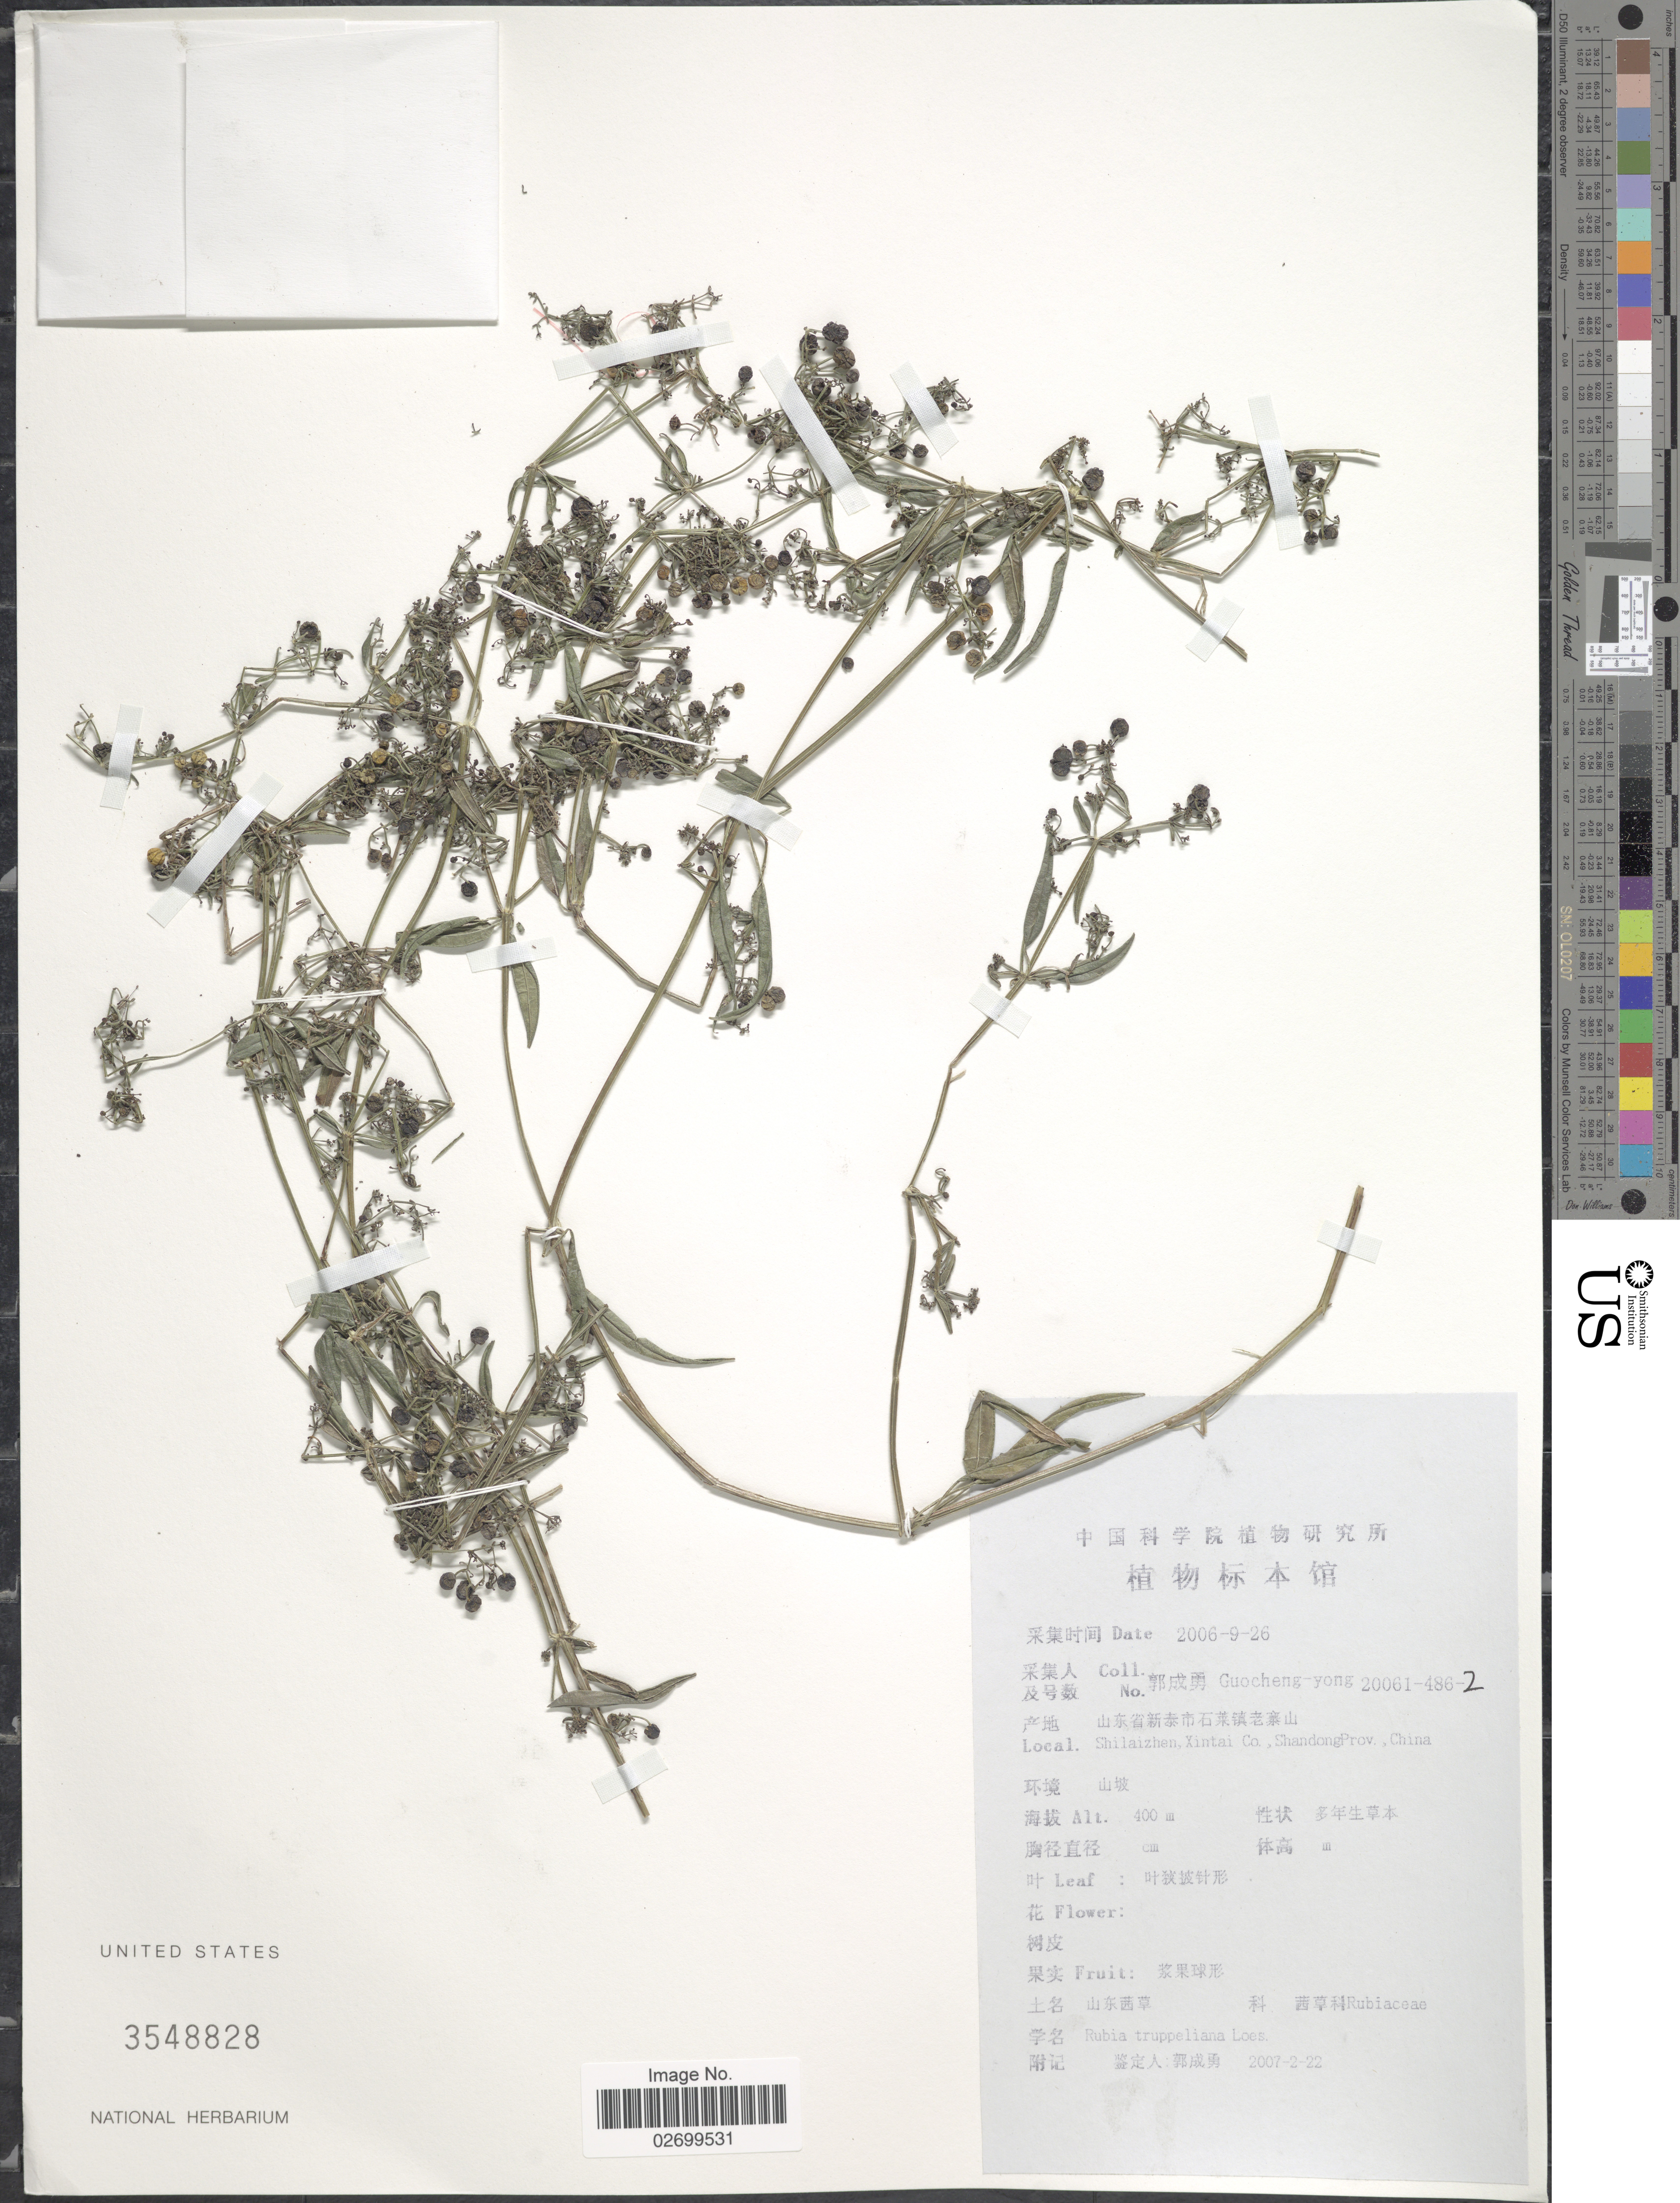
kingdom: Plantae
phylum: Tracheophyta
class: Magnoliopsida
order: Gentianales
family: Rubiaceae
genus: Rubia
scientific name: Rubia truppeliana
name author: Loes.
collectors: Guo cheng-yong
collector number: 200614862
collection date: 2006-09-26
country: China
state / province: Shandong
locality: Shilaizhen, Xintai Co.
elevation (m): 400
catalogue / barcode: US 3548828